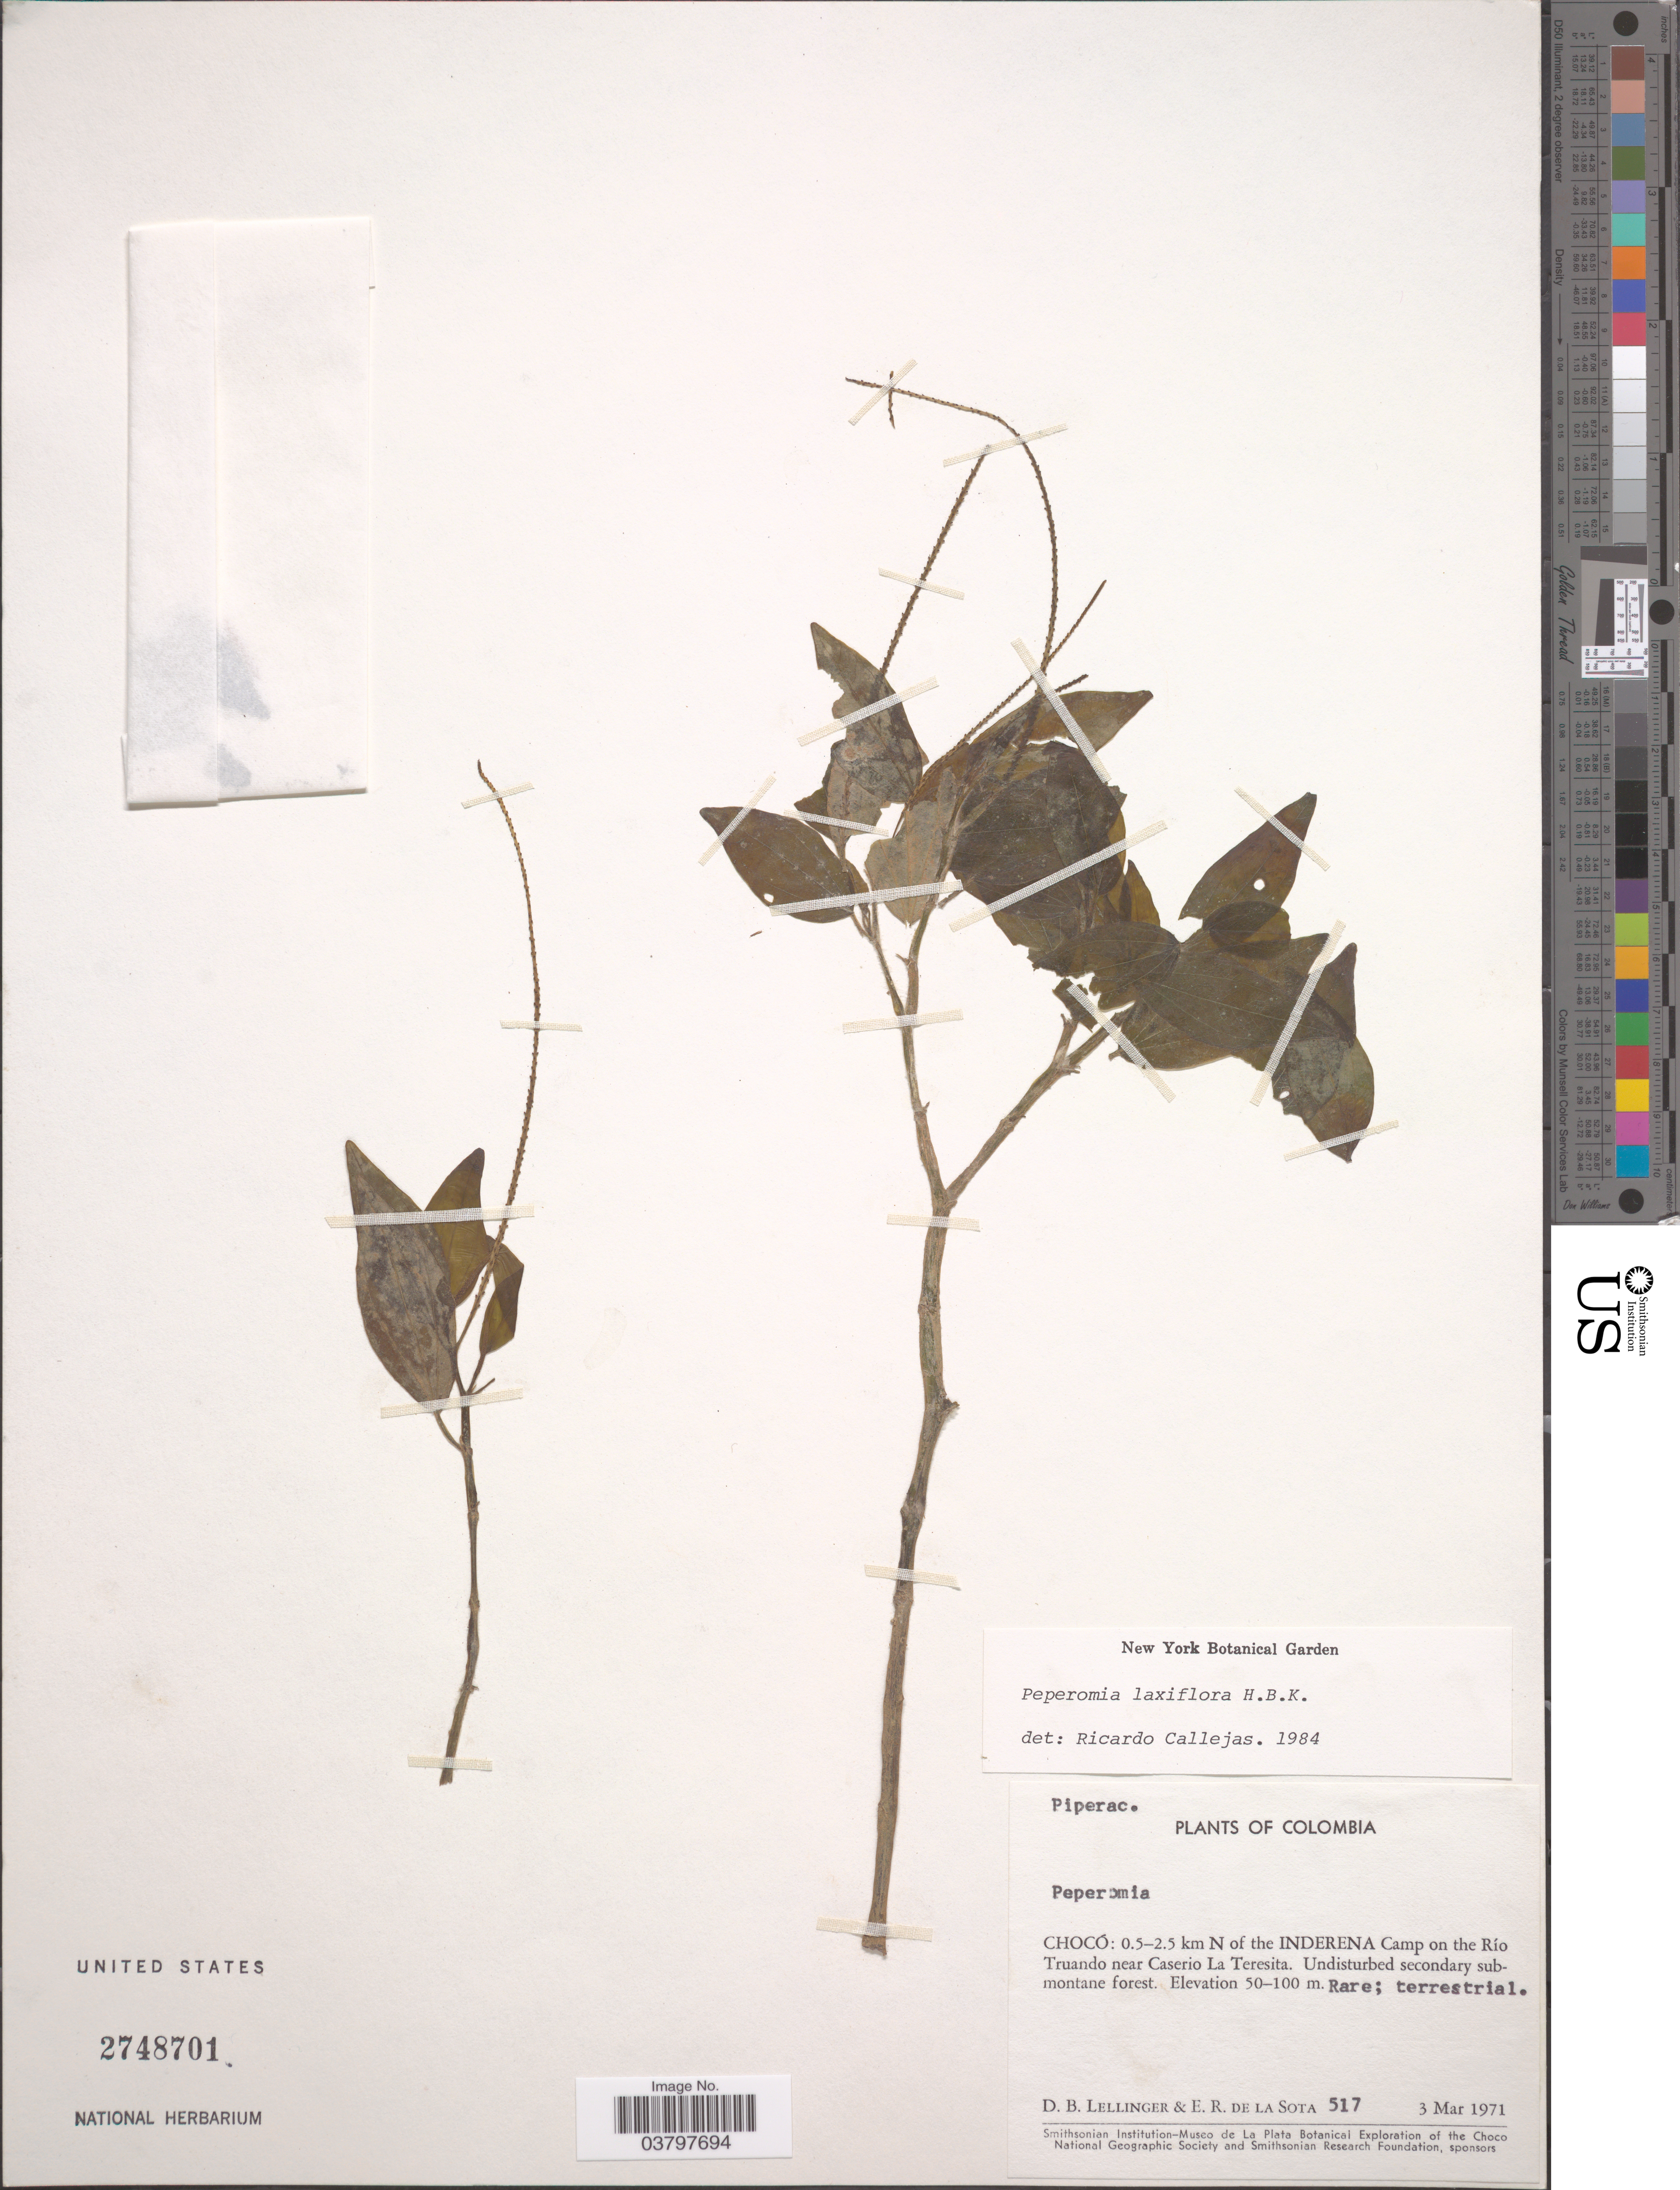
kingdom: Plantae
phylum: Tracheophyta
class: Magnoliopsida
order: Piperales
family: Piperaceae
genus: Peperomia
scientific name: Peperomia laxiflora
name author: Kunth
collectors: D. B. Lellinger & E. R. de la Sota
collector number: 517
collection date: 1971-03-03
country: Colombia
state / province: Chocó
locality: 0.5-2.5 km N of the Inderena Camp on the Río Truando near Caserio La Teresita.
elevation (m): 50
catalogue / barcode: US 2748701